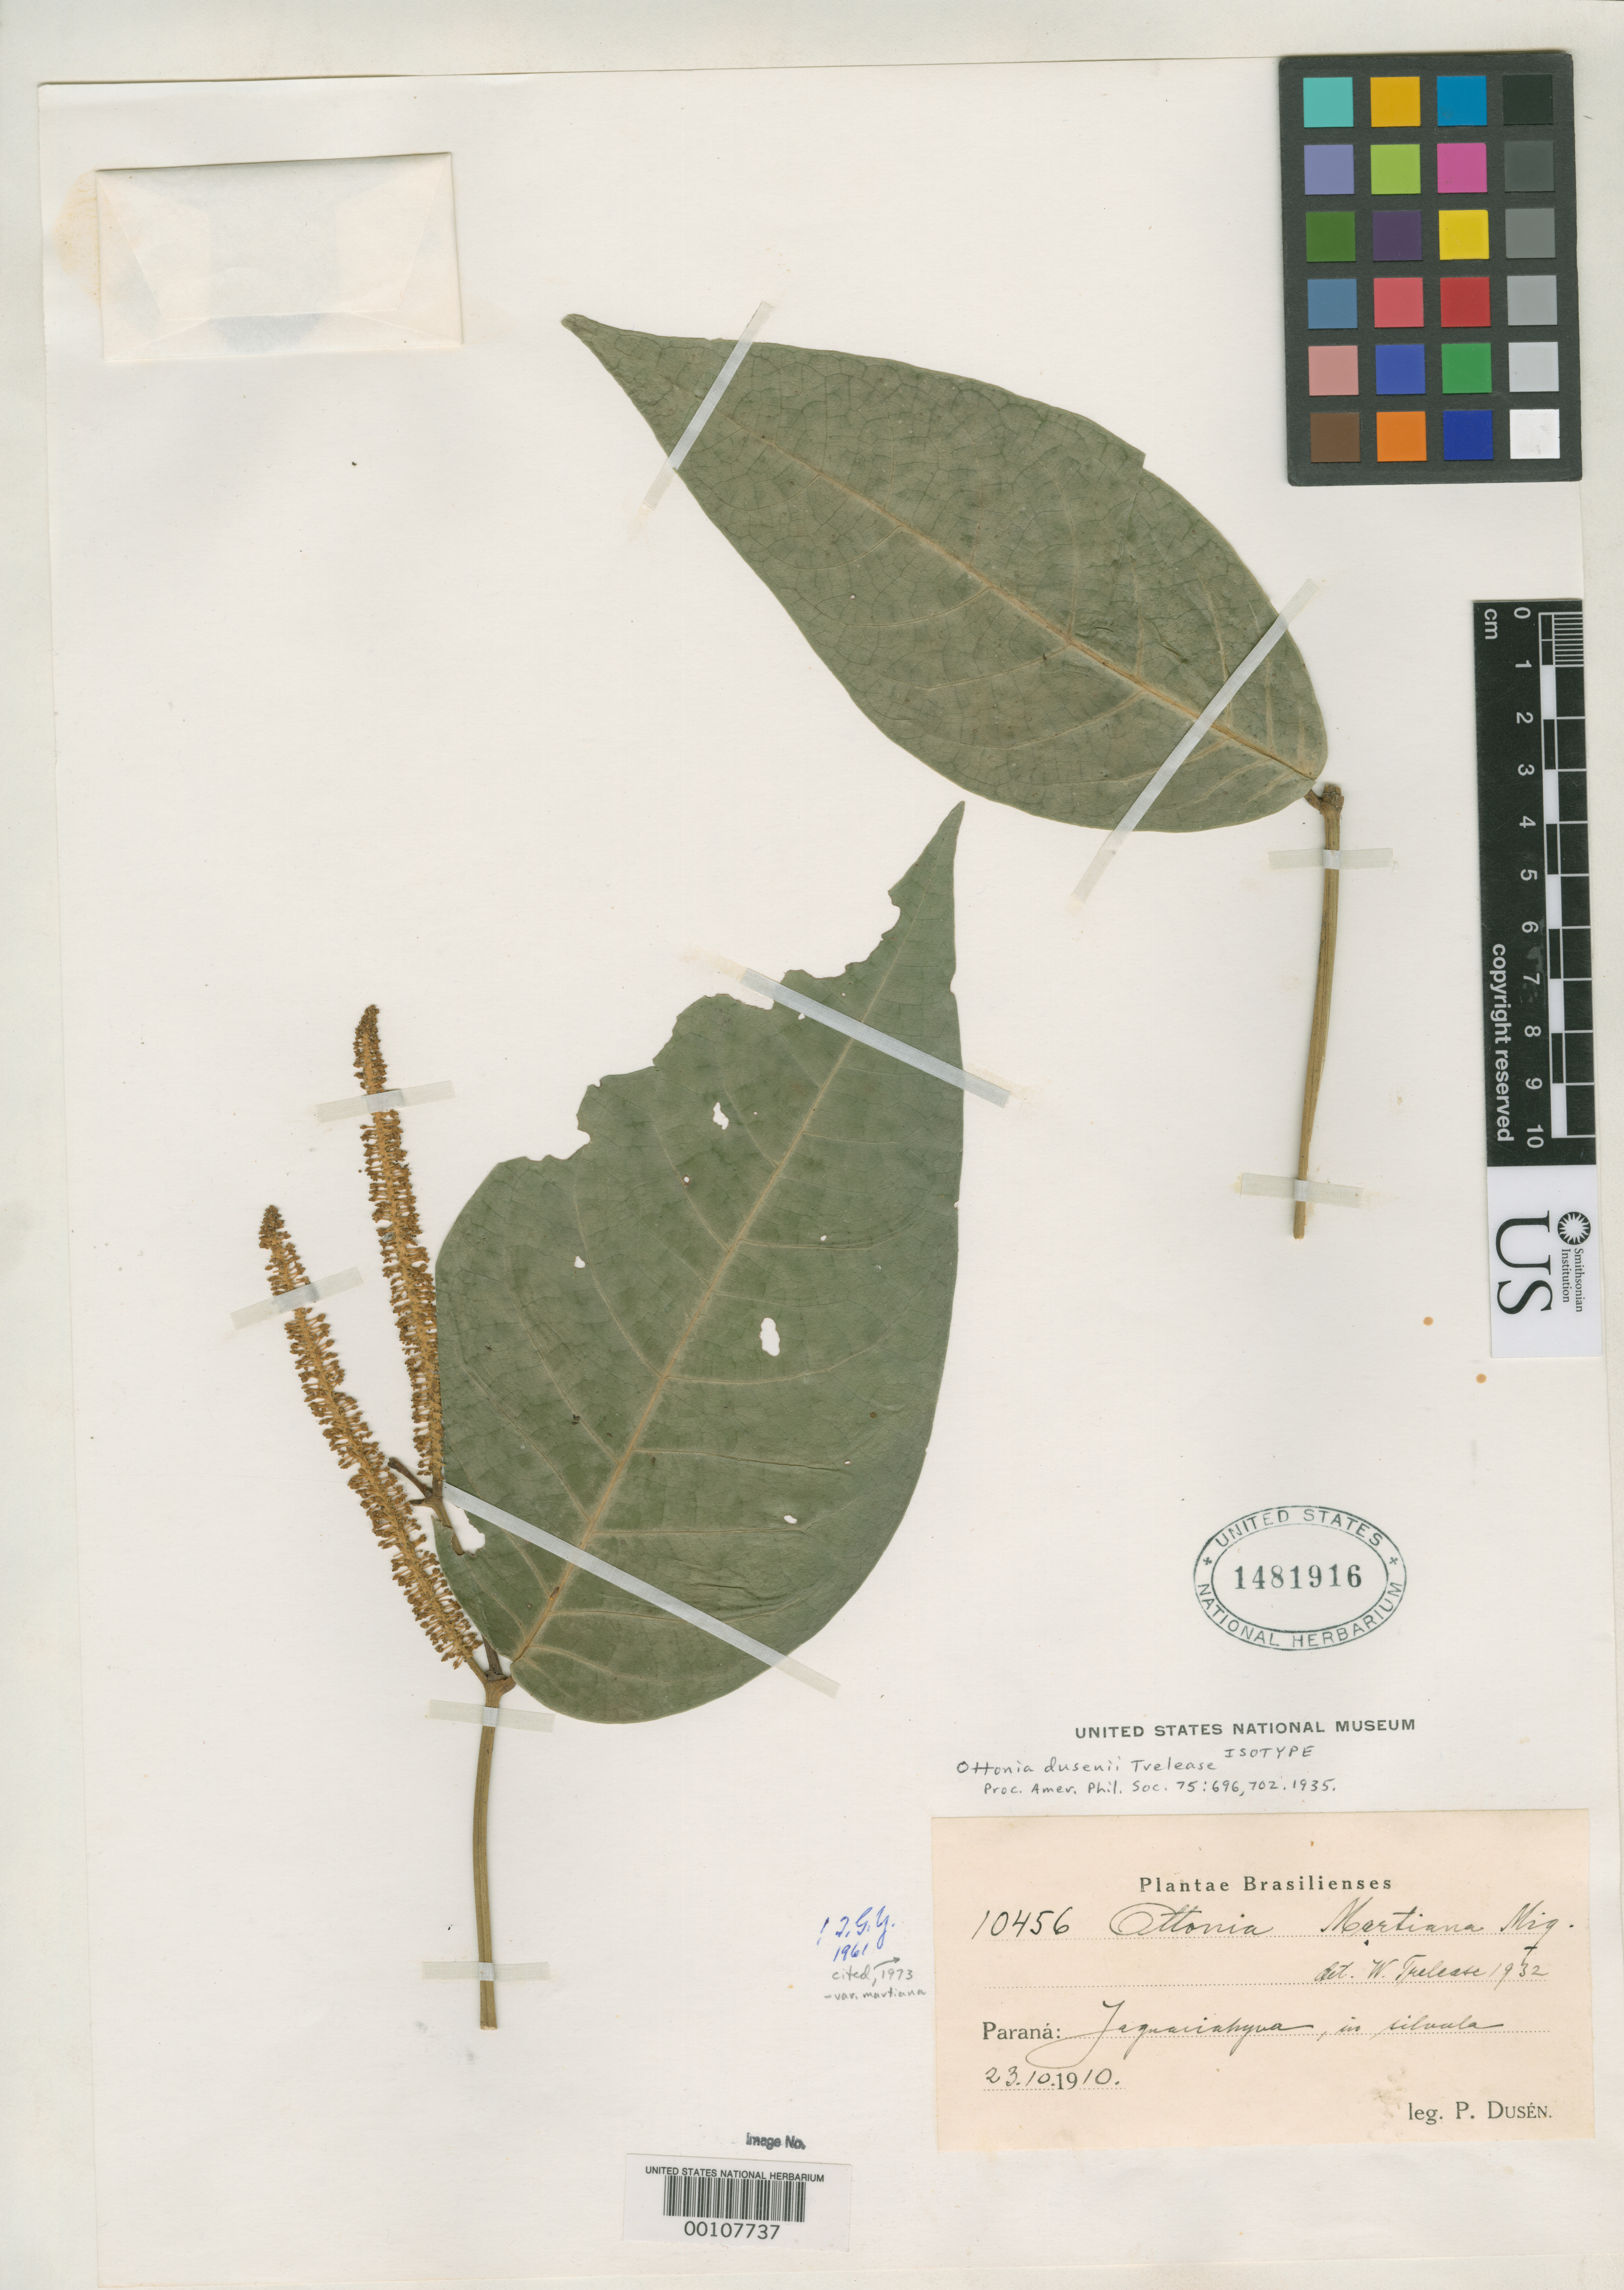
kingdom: Plantae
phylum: Tracheophyta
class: Magnoliopsida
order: Piperales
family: Piperaceae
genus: Ottonia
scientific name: Ottonia dusenii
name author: Trel.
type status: Isotype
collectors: P. Dusén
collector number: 10456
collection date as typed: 23 Oct 1910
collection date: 1910-10-23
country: Brazil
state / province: Paraná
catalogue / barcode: US 1481916